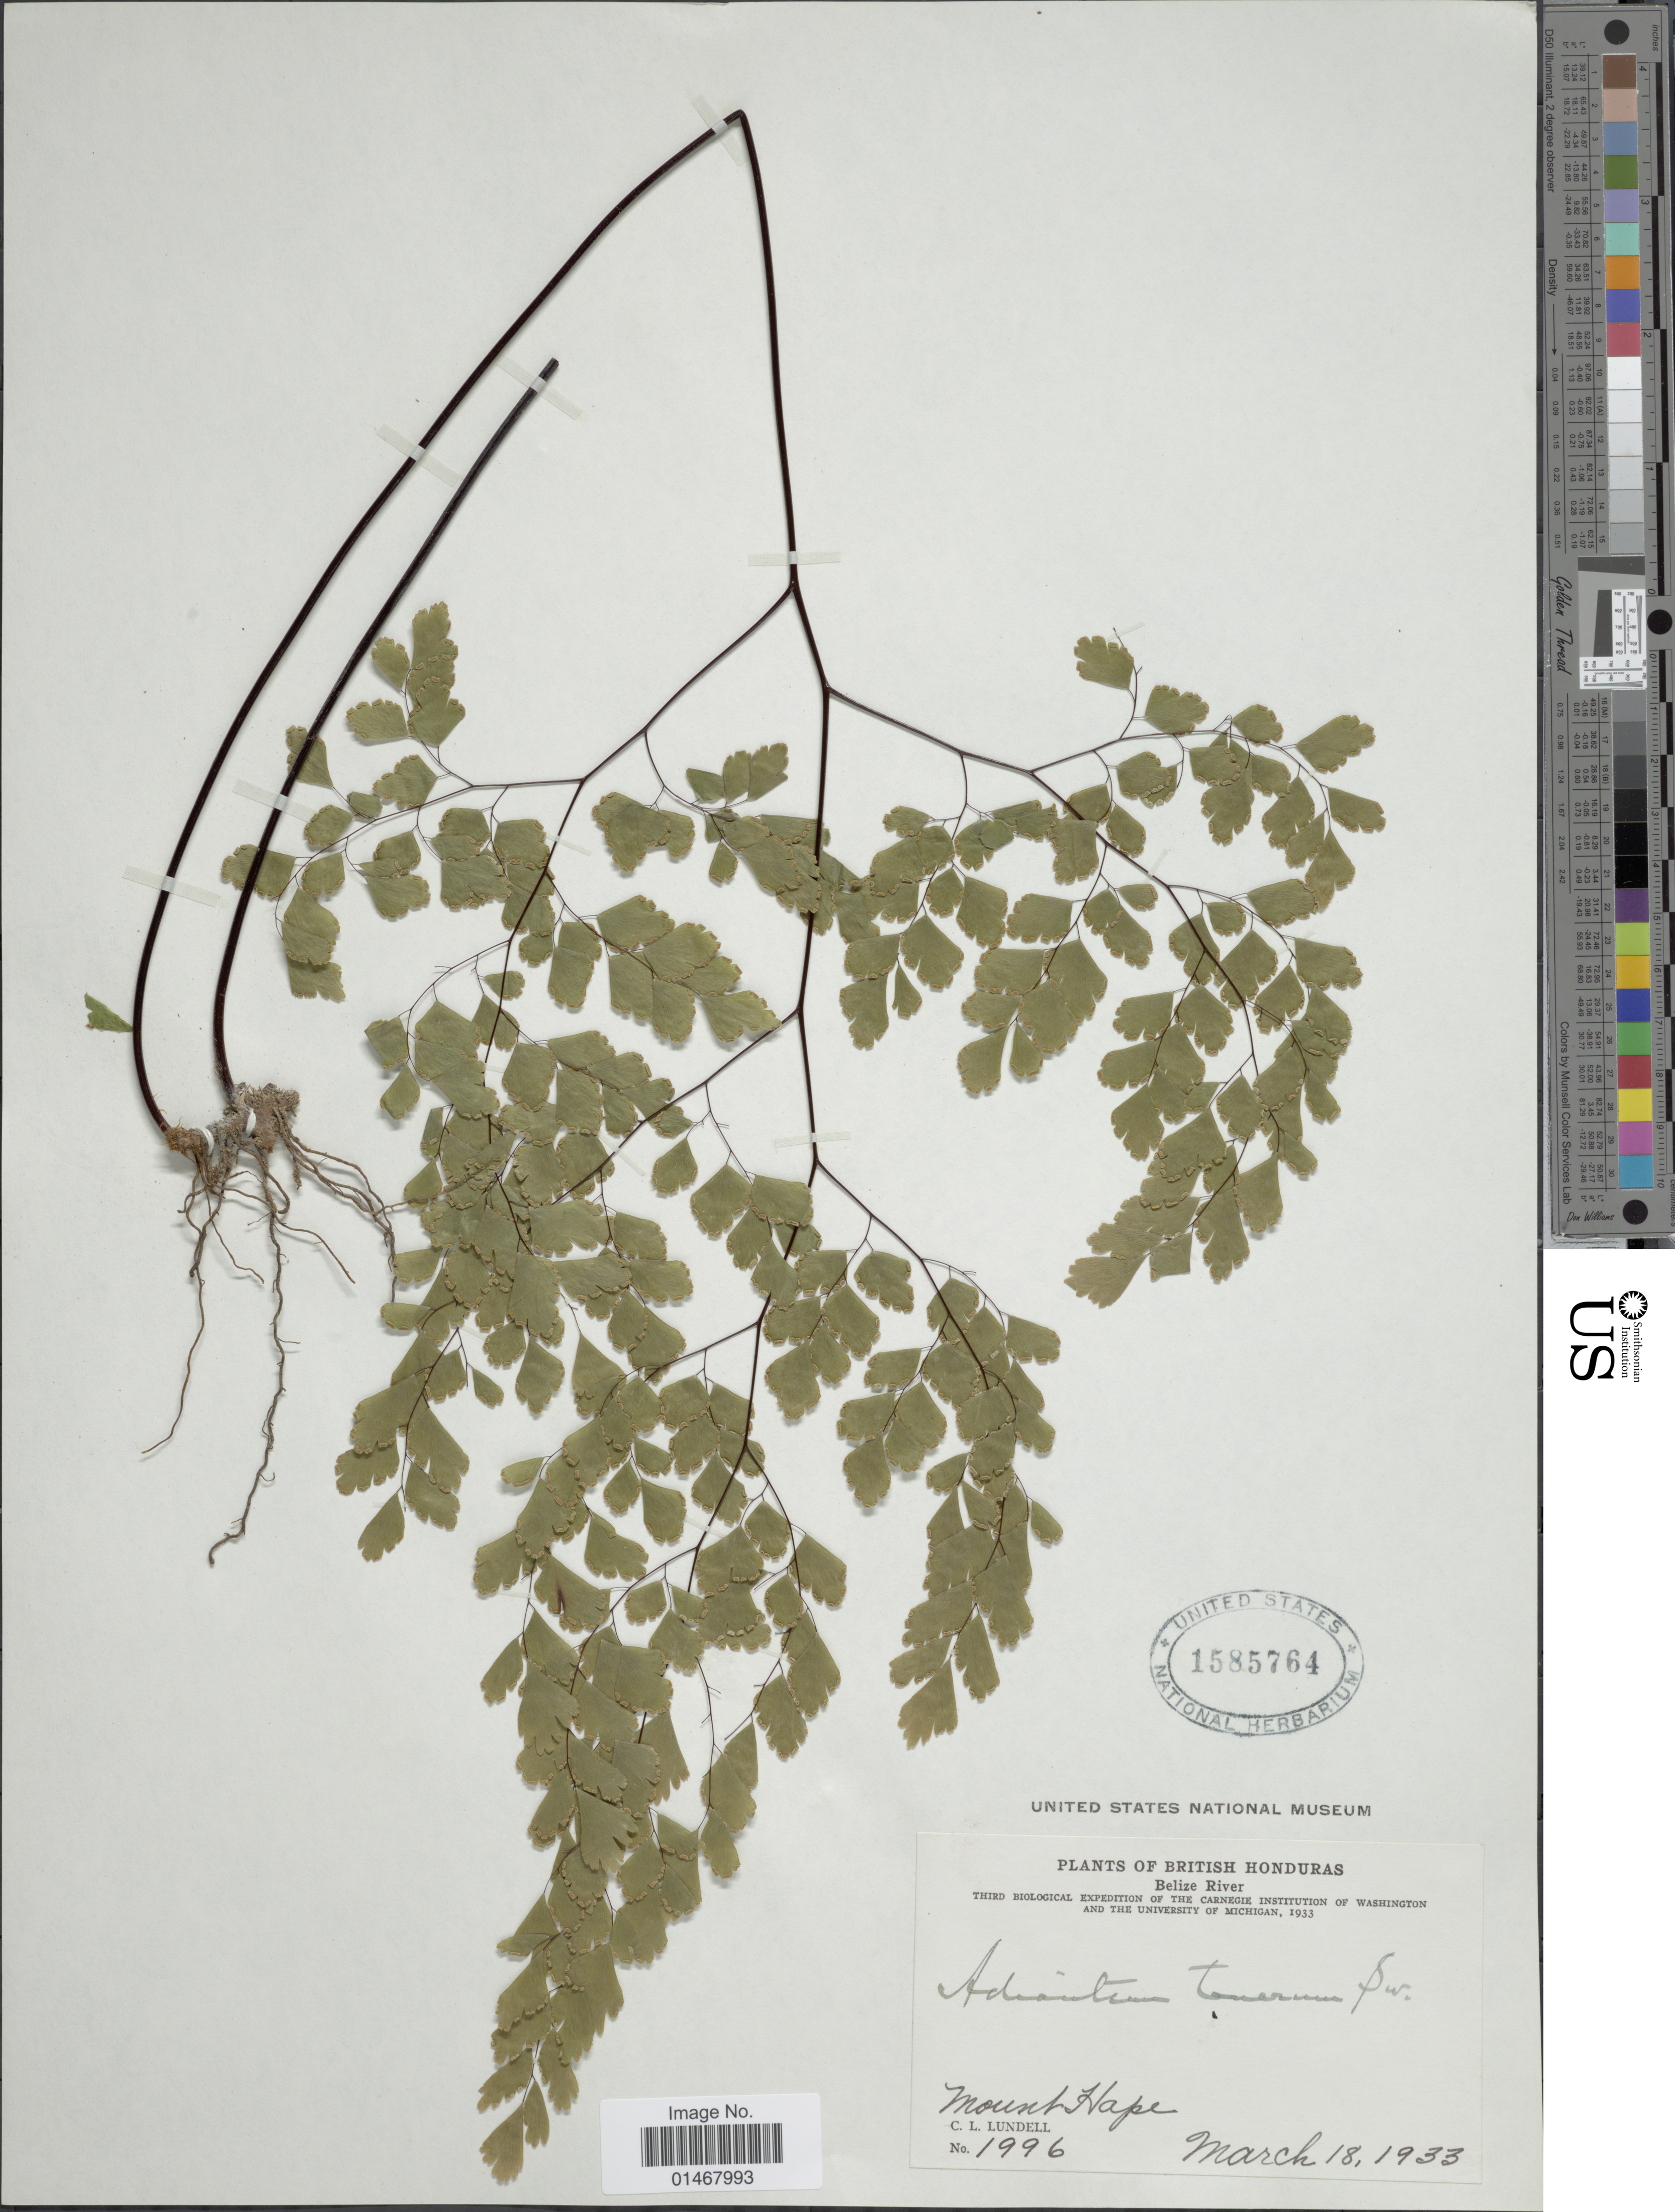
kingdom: Plantae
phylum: Tracheophyta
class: Polypodiopsida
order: Polypodiales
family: Pteridaceae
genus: Adiantum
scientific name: Adiantum tenerum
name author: Sw.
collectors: C. L. Lundell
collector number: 1996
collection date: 1933-03-18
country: Belize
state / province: Belize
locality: British Honduras, belize River, Mounta Hope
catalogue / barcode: US 1585764